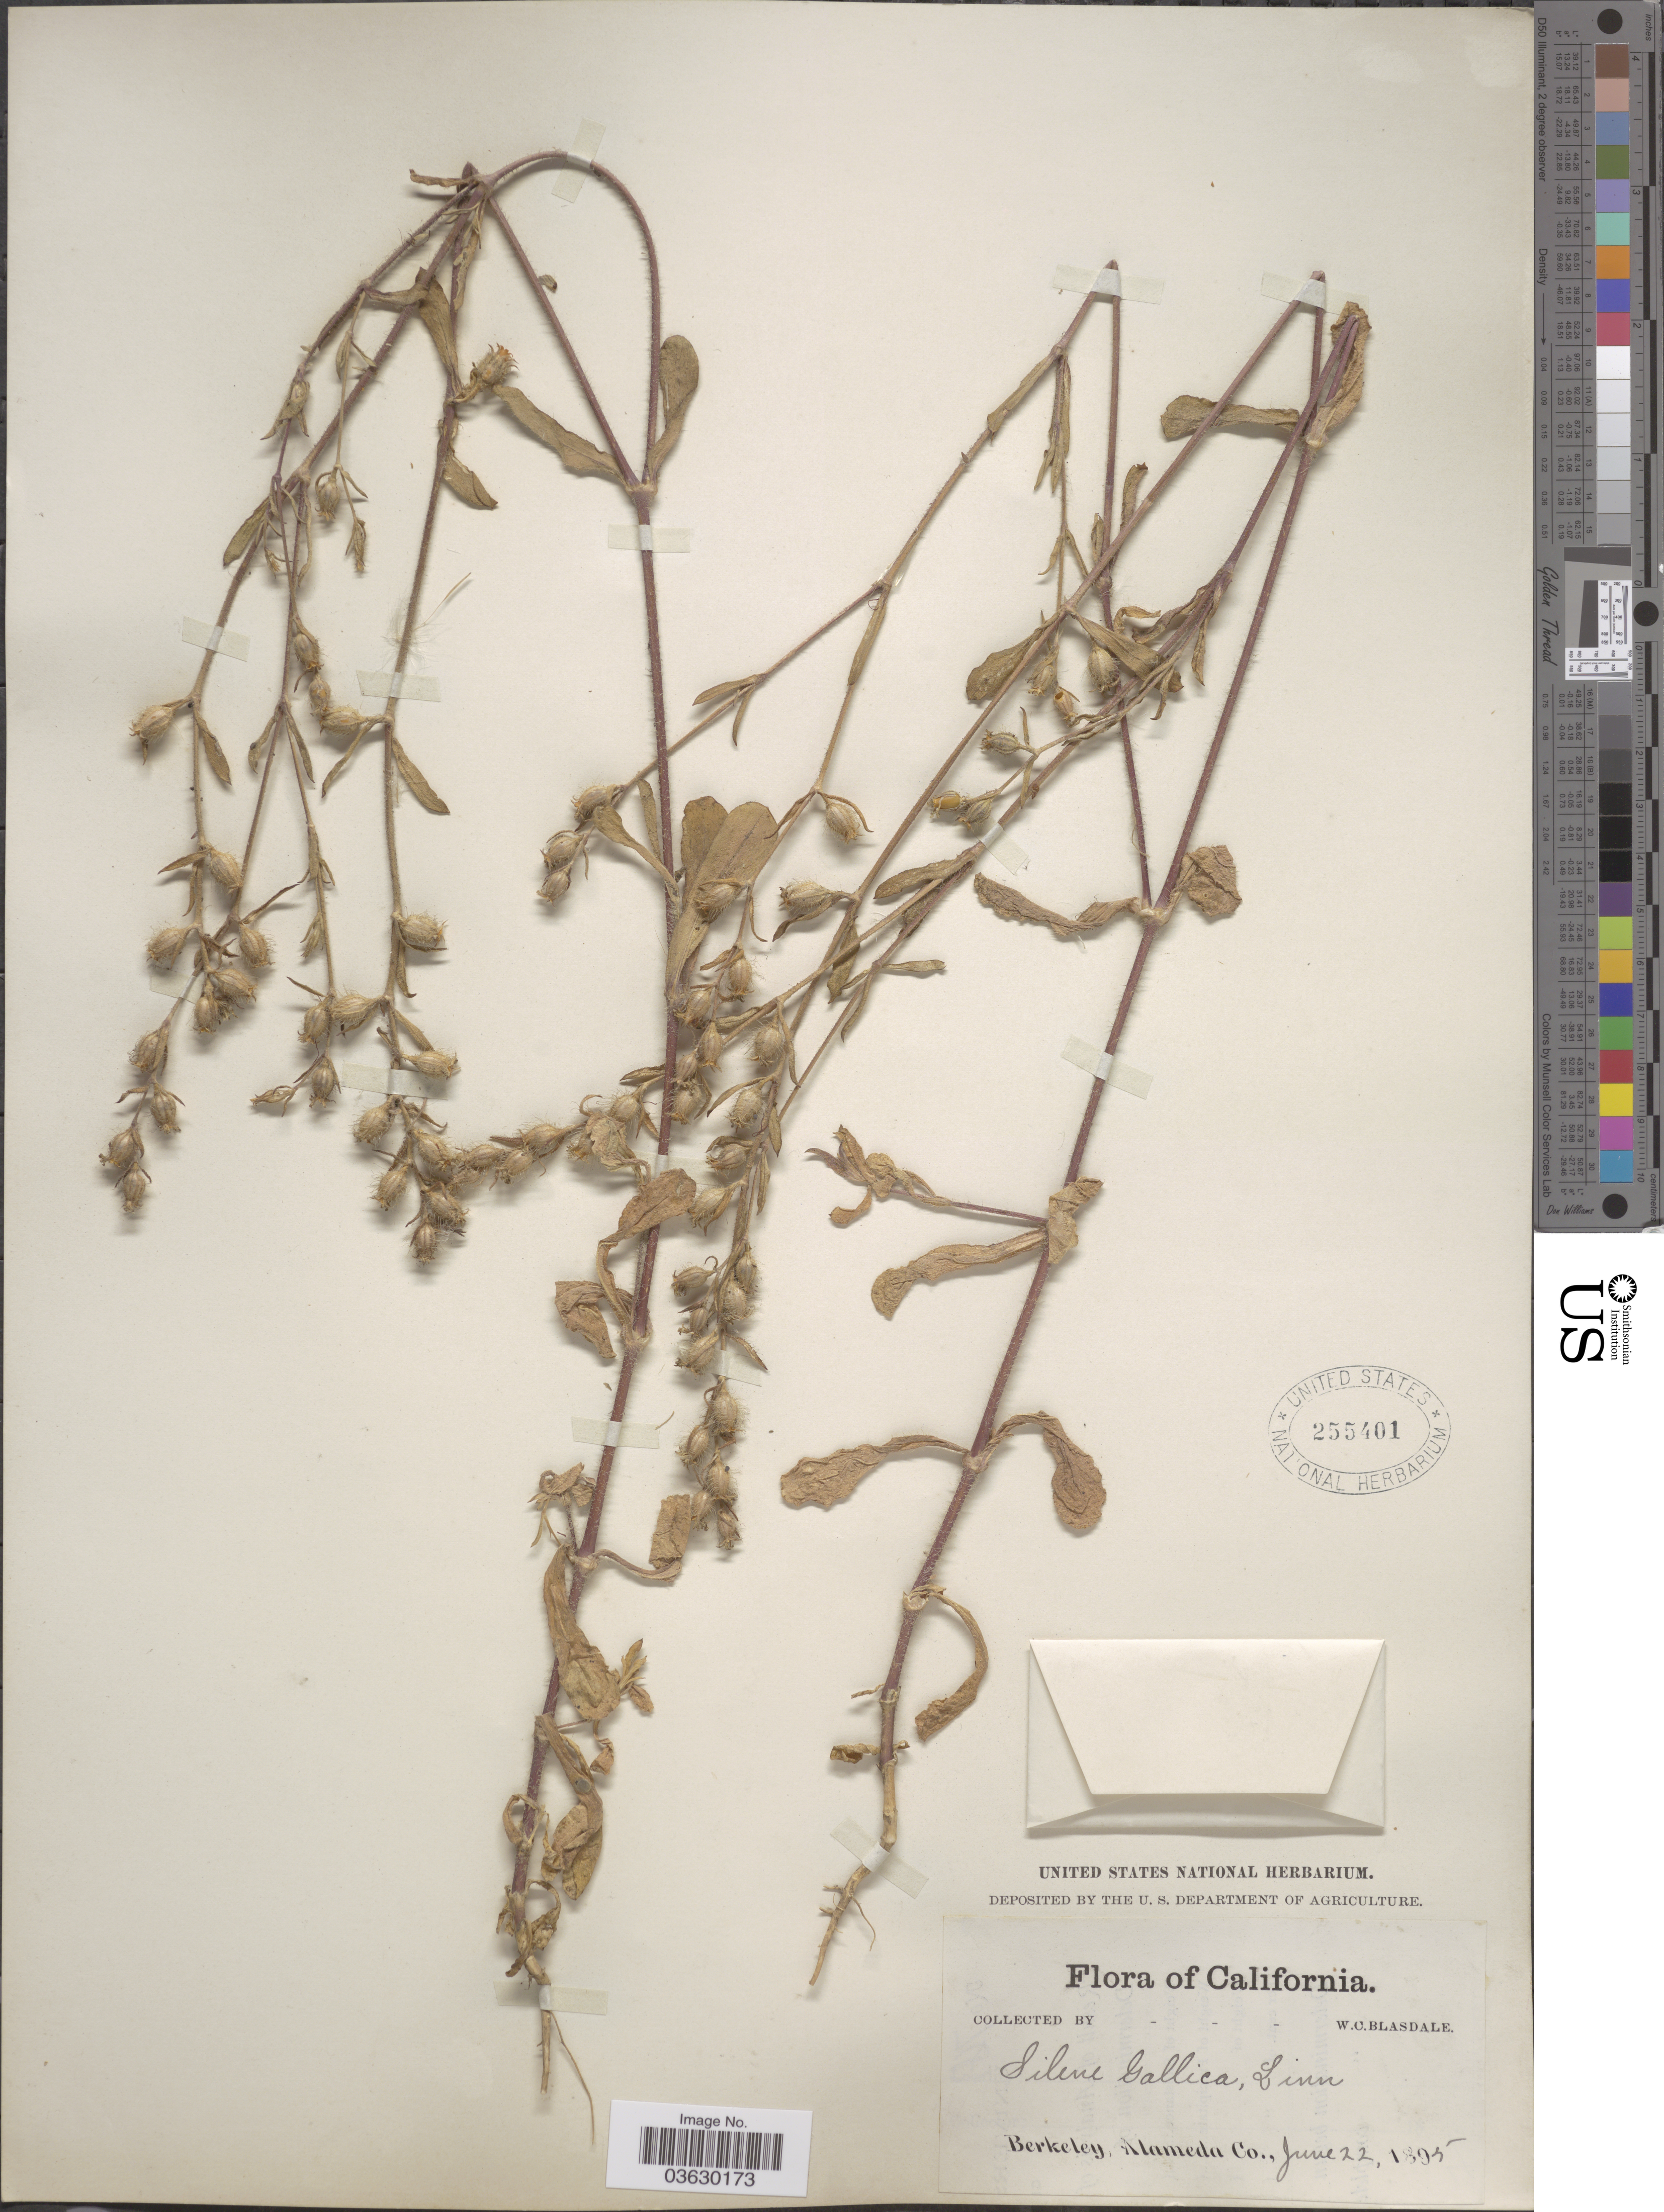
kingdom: Plantae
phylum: Tracheophyta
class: Magnoliopsida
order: Caryophyllales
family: Caryophyllaceae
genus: Silene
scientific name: Silene gallica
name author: L.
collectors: W. Blasdale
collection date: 1895-06-22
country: United States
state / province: California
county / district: Alameda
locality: Berkeley, Alameda Co.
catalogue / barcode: US 255401